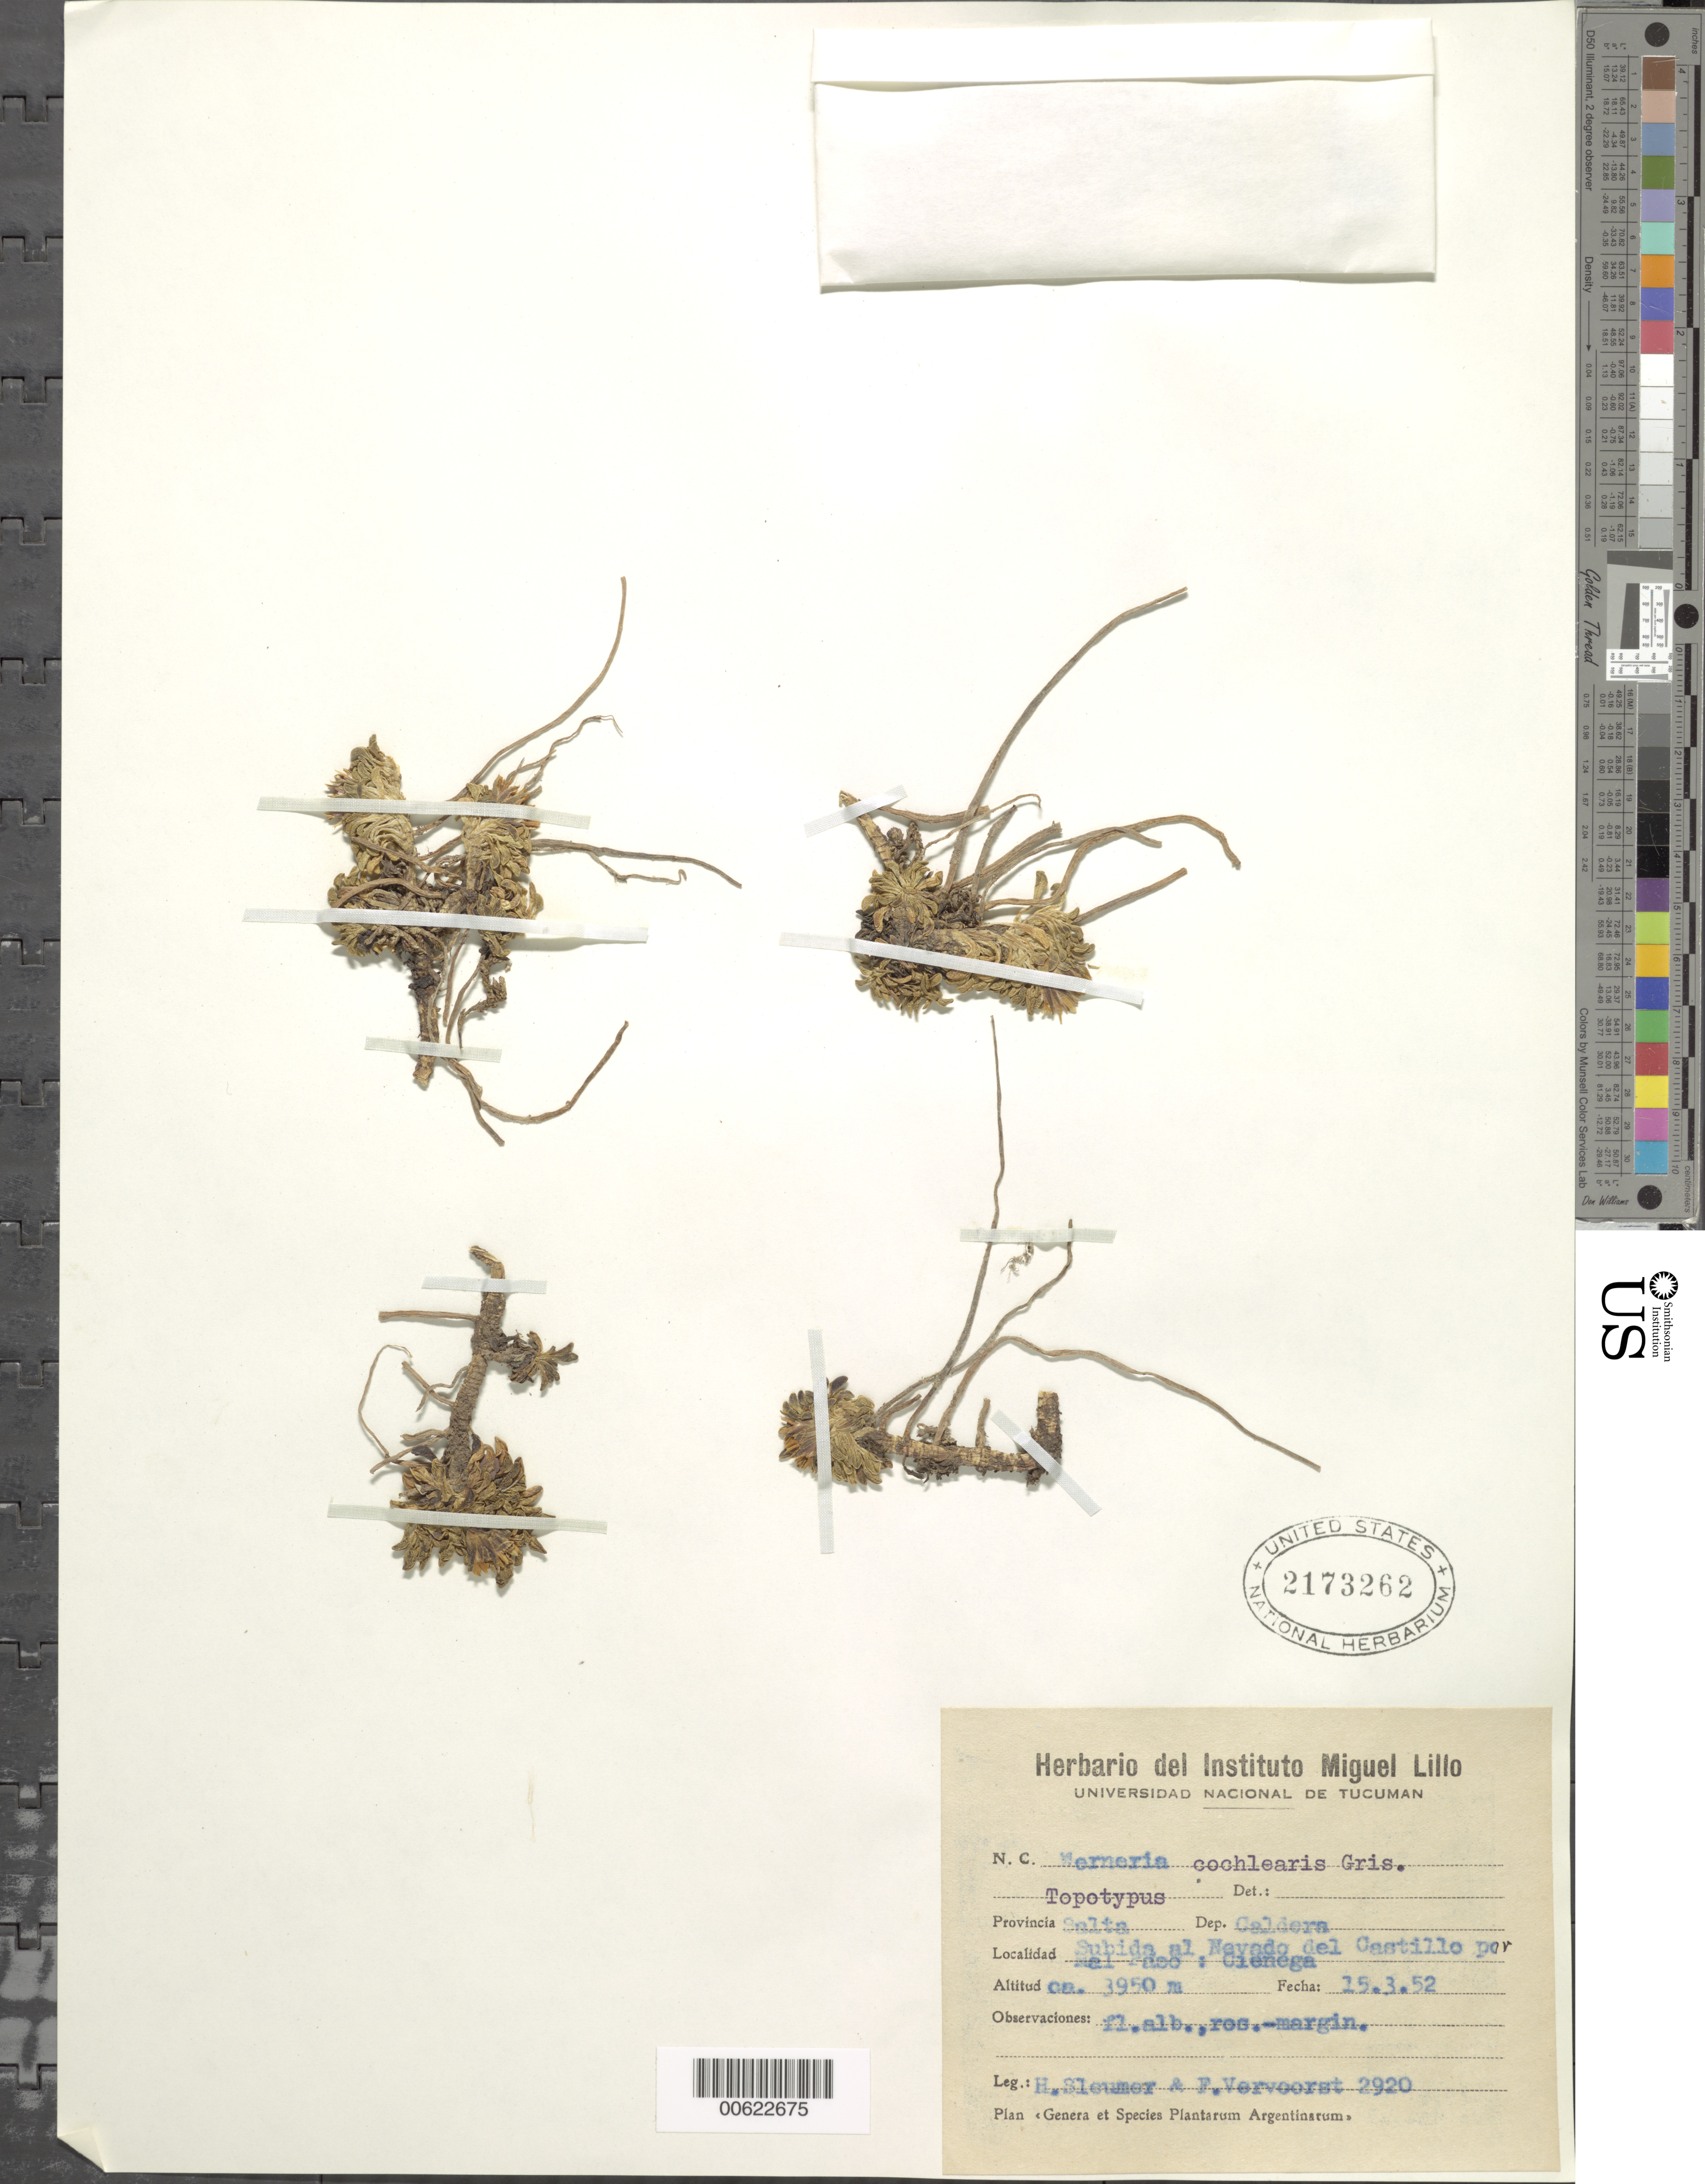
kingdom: Plantae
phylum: Tracheophyta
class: Magnoliopsida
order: Asterales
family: Asteraceae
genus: Werneria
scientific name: Werneria cochlearis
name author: Griseb.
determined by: Calvo, Joel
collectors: H. O. Sleumer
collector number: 2920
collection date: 1952-03-15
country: Argentina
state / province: Salta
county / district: Caldera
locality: Subida al Nevado del Castillo por Mal Paso: Cienega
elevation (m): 3950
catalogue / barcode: US 2173262